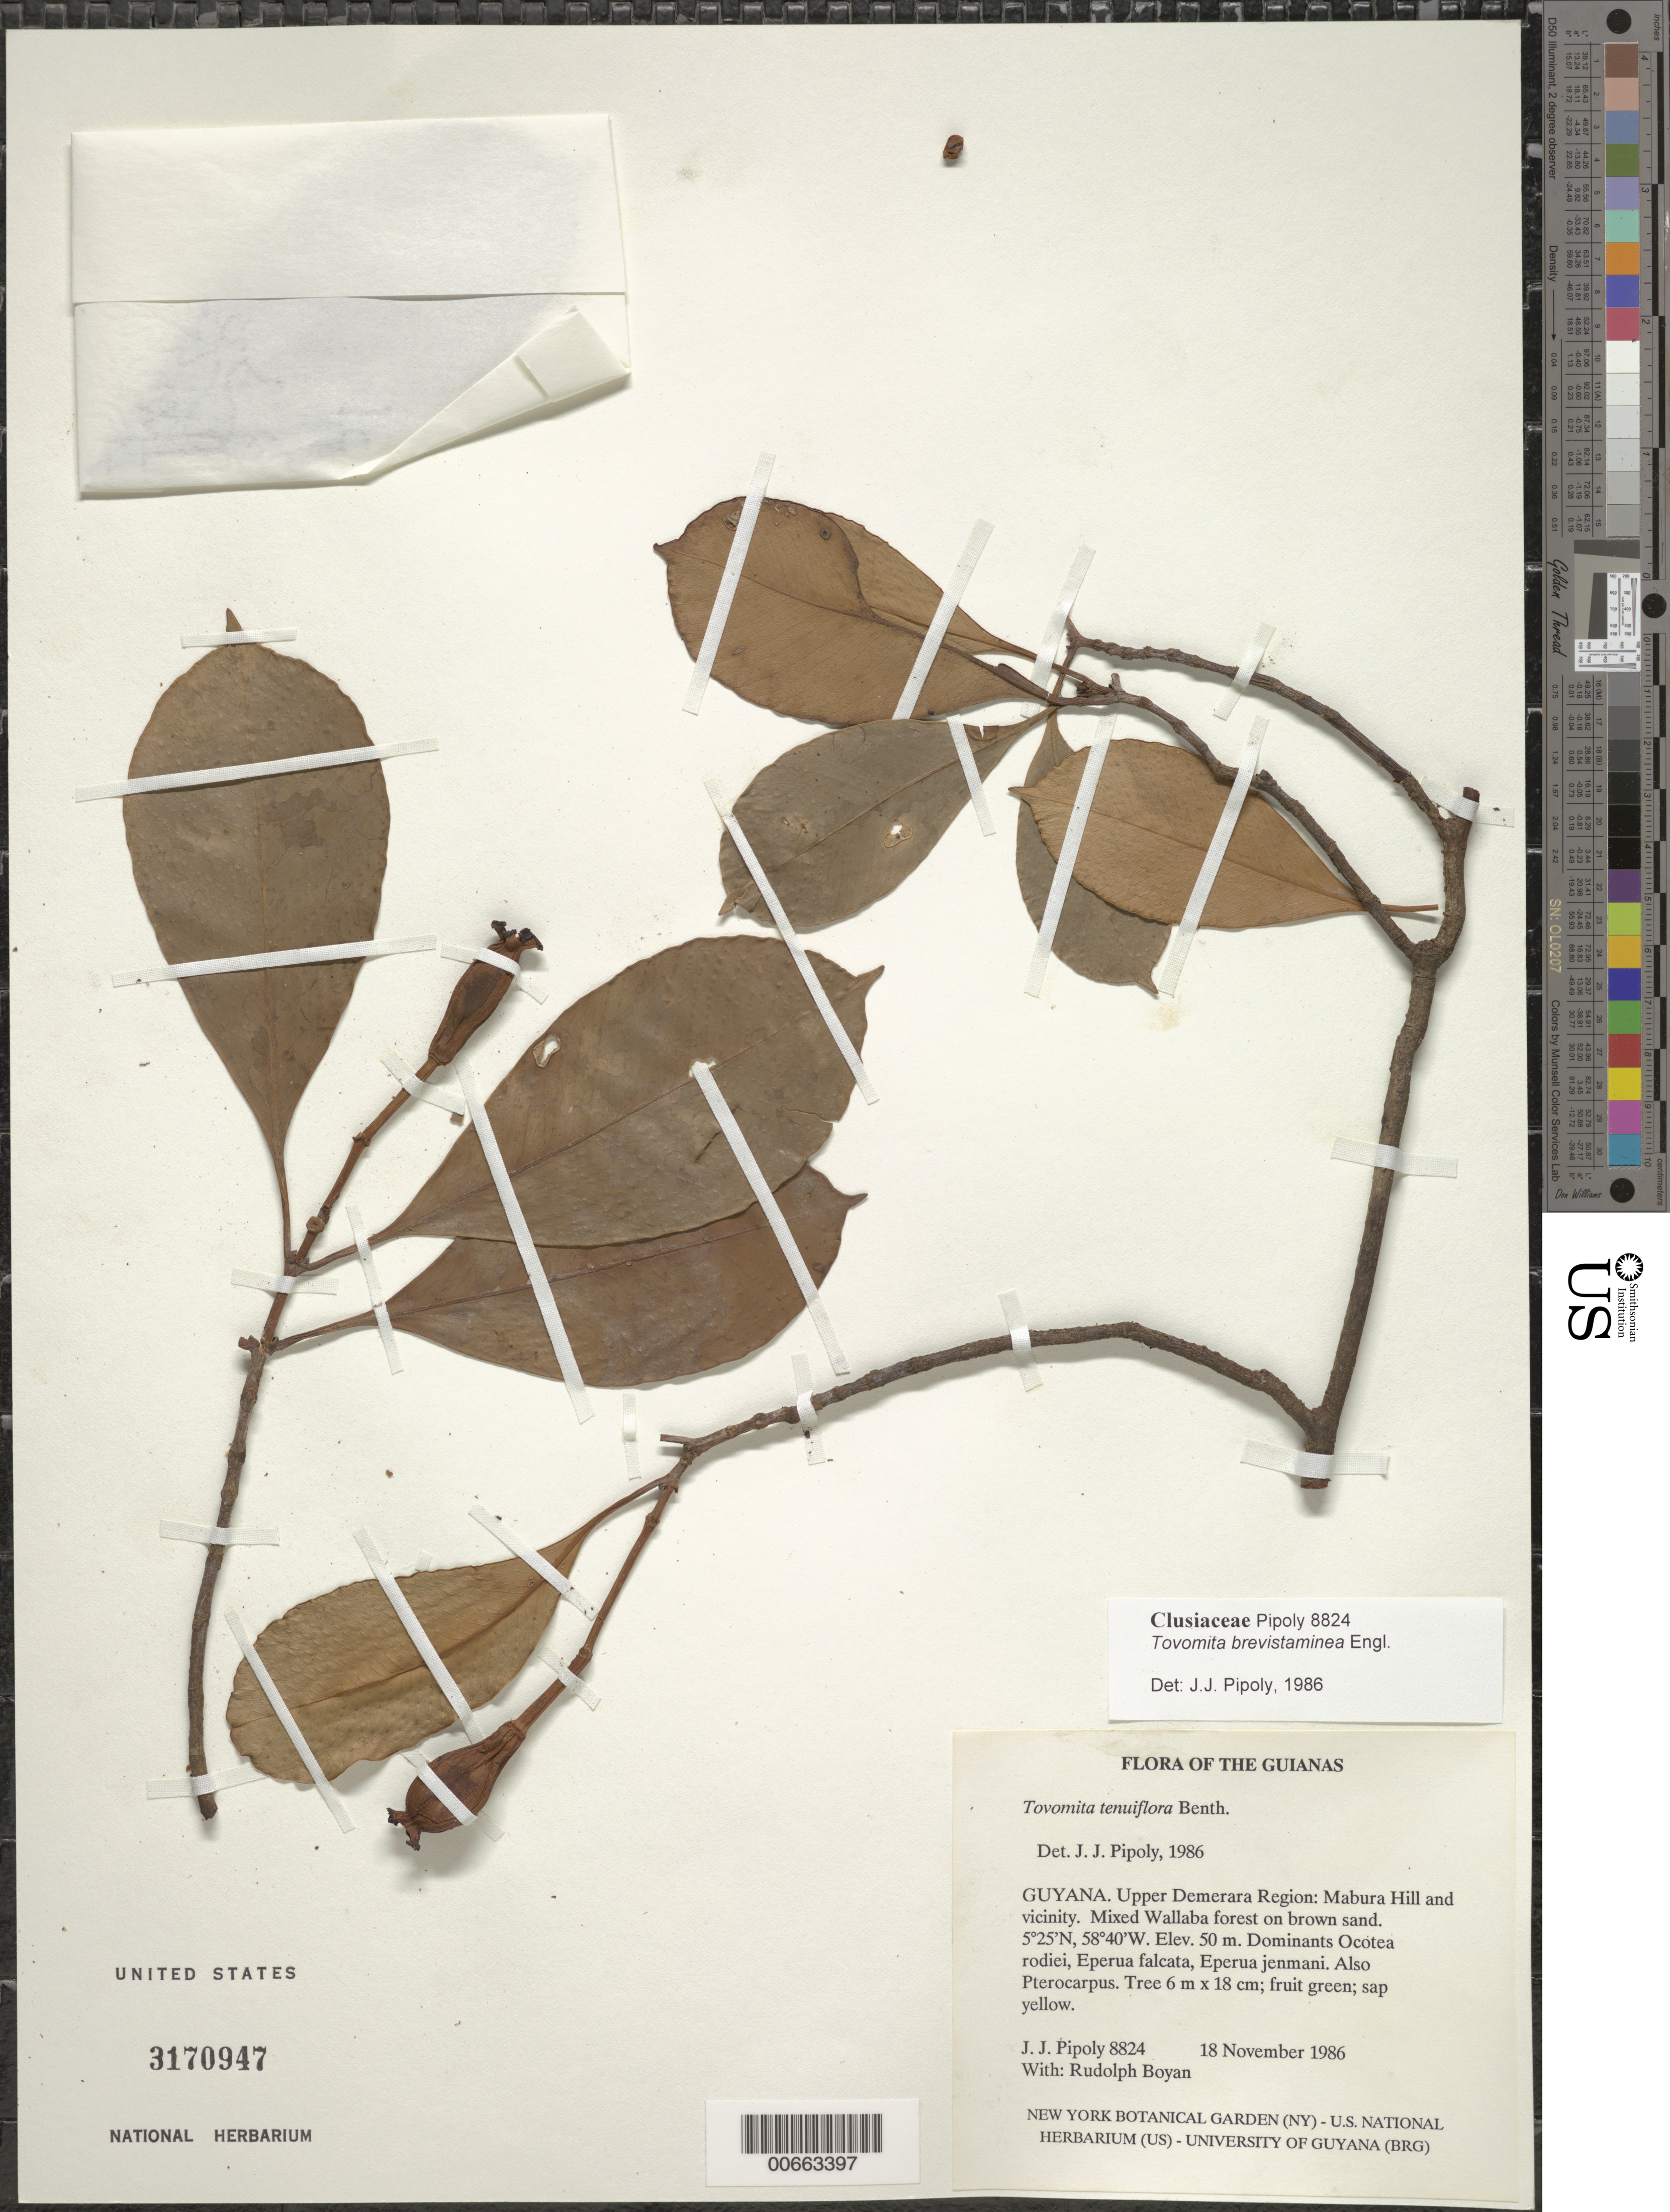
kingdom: Plantae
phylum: Tracheophyta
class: Magnoliopsida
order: Malpighiales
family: Clusiaceae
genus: Tovomita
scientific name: Tovomita brevistaminea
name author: Engl.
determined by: Pipoly, J. J., III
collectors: J. J. Pipoly & R. Boyan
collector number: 8824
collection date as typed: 18 November 1986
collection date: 1986-11-18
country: Guyana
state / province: U. Demerara-Berbice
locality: Mabura Hill and vicinity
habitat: Mixed Wallaba forest on brown sand. Dominants: Ocotea rodiaei, Eperua falcata, E. jenmanii. Pterocarpus also present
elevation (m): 50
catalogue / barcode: US 3170947